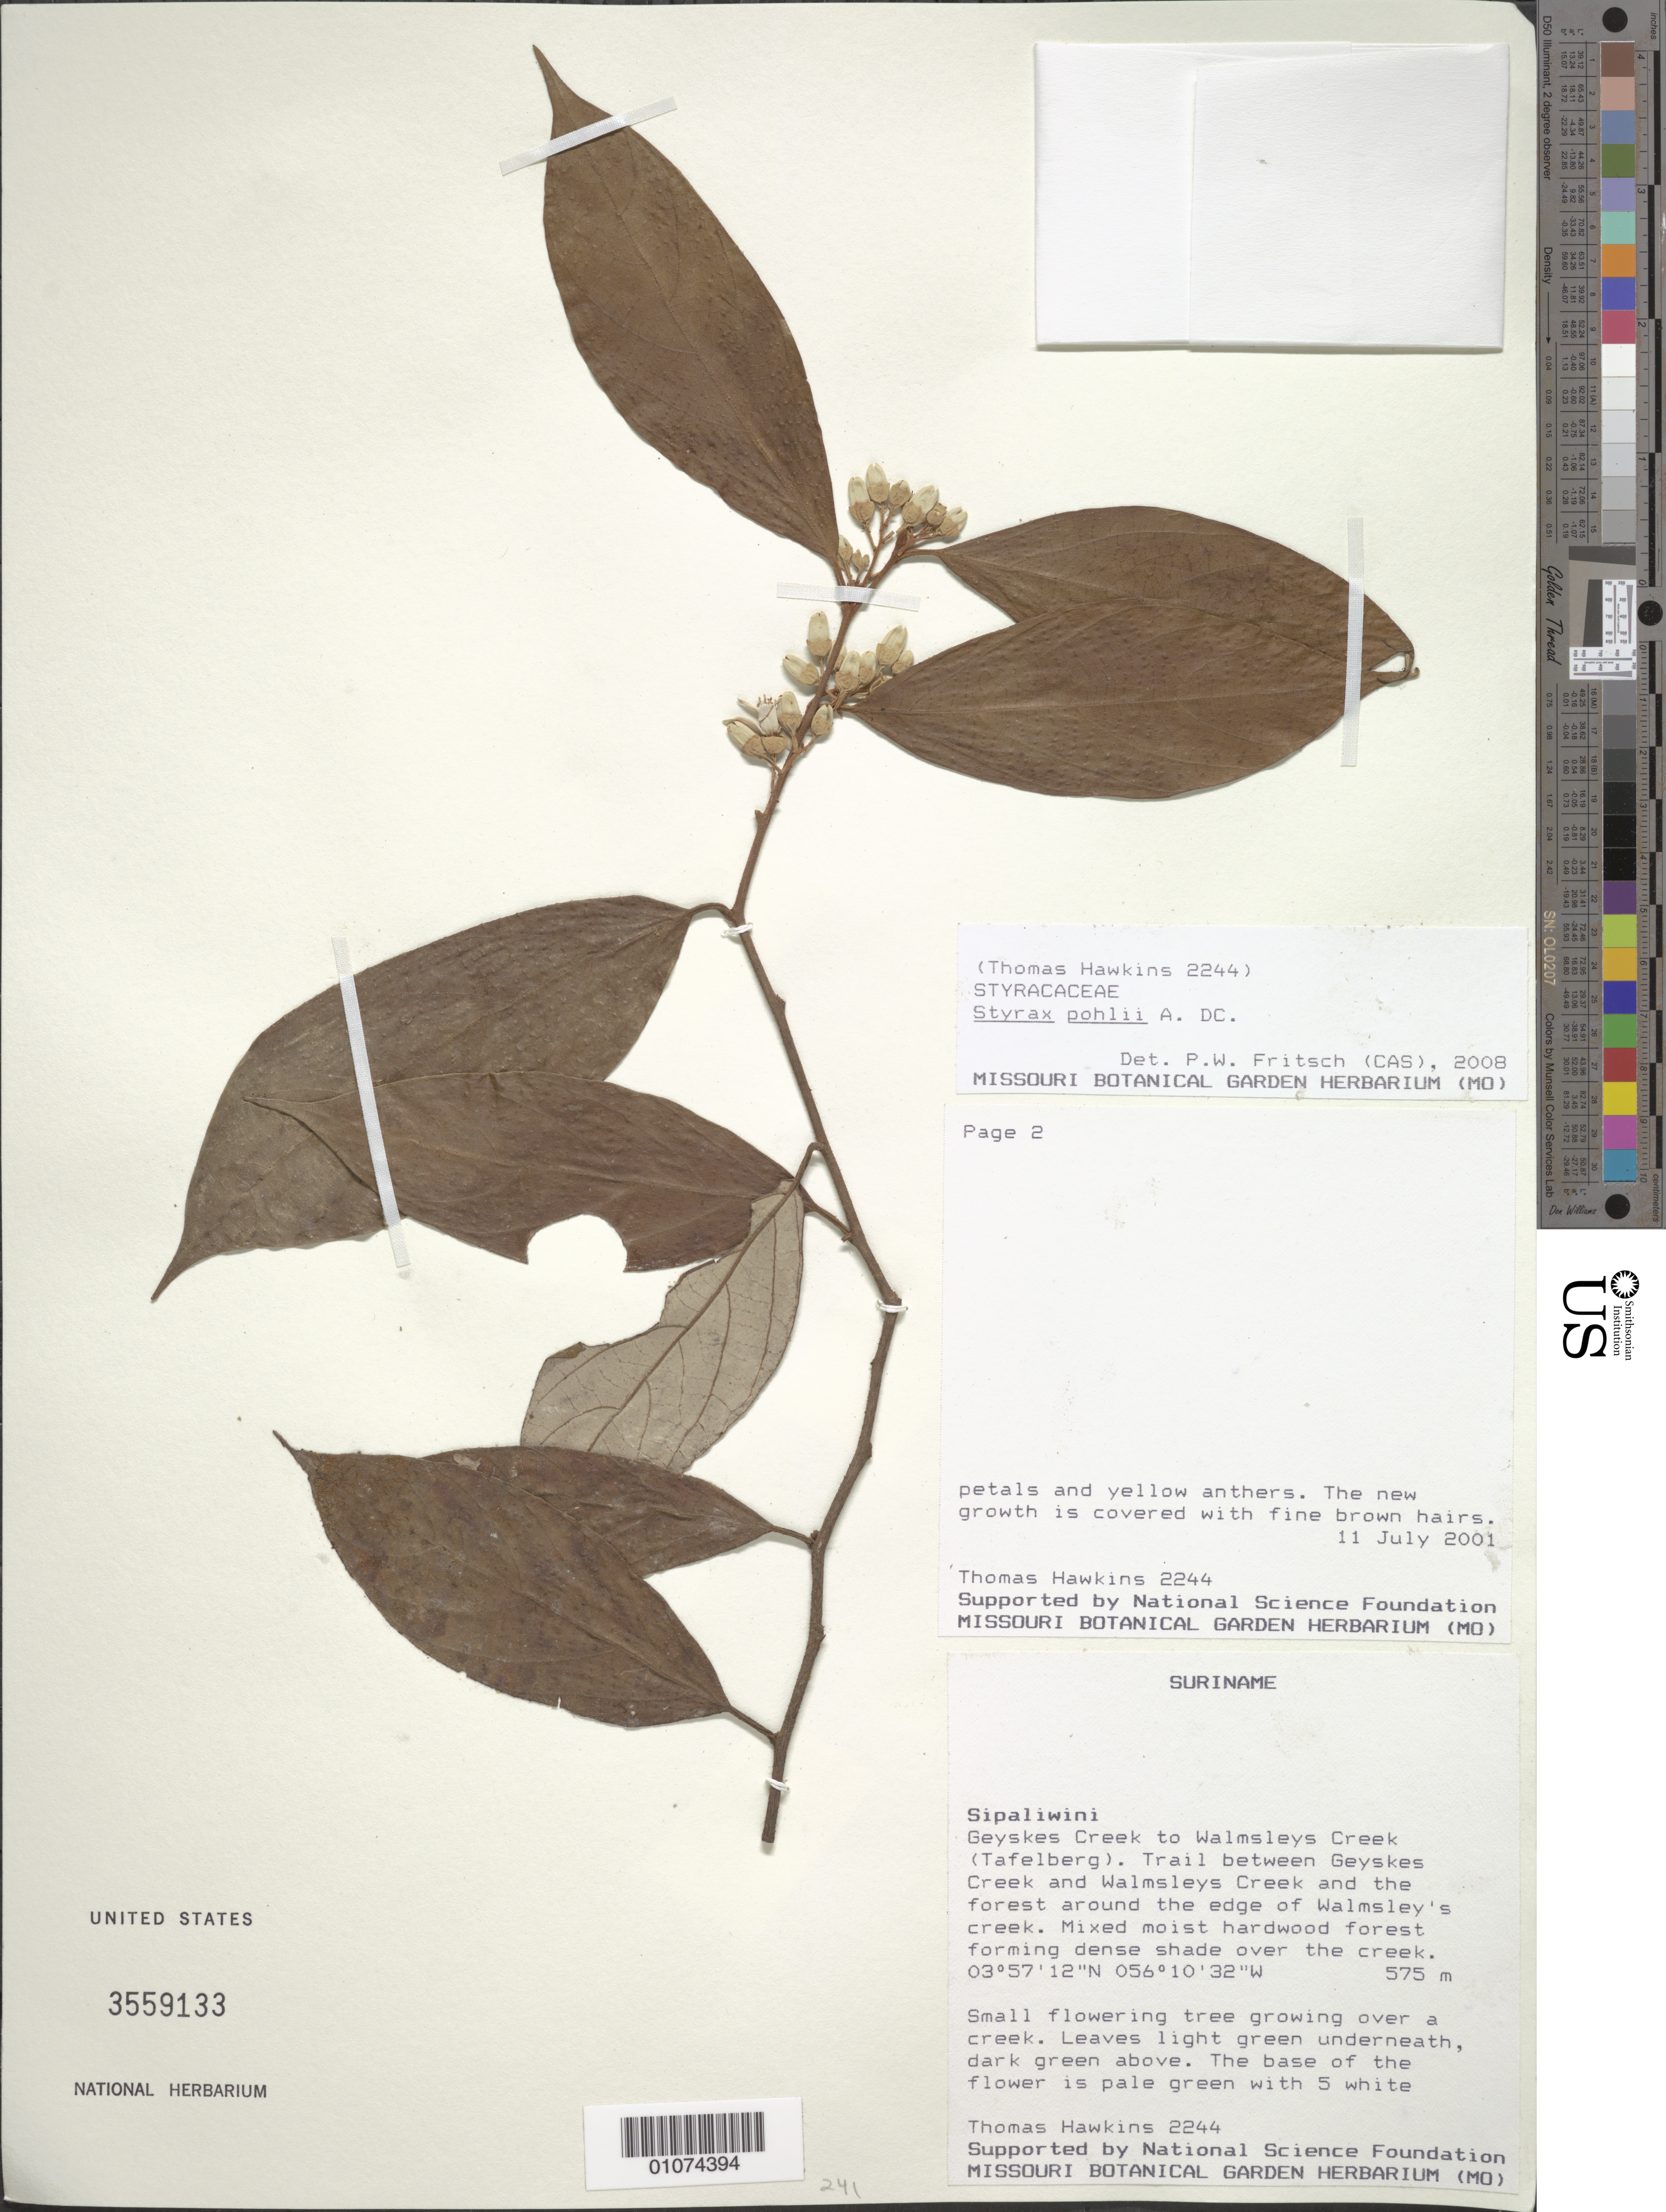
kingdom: Plantae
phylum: Tracheophyta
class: Magnoliopsida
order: Ericales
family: Styracaceae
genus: Styrax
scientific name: Styrax pohlii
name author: A. DC.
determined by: Fritsch, Peter W.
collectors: T. Hawkins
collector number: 2244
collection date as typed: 11-Jul-01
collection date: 2001-07-11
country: Suriname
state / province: Sipaliwini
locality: Geyskes Creek to Walmsleys Creel (Tafelberg.) Trail between Geyskes Creek and Walmsleys Creek and the forest around the edge of Walmsleys Creek.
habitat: Mixed moist hardwood forest forming dense shade over the creek.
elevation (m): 575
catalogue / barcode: US 3559133